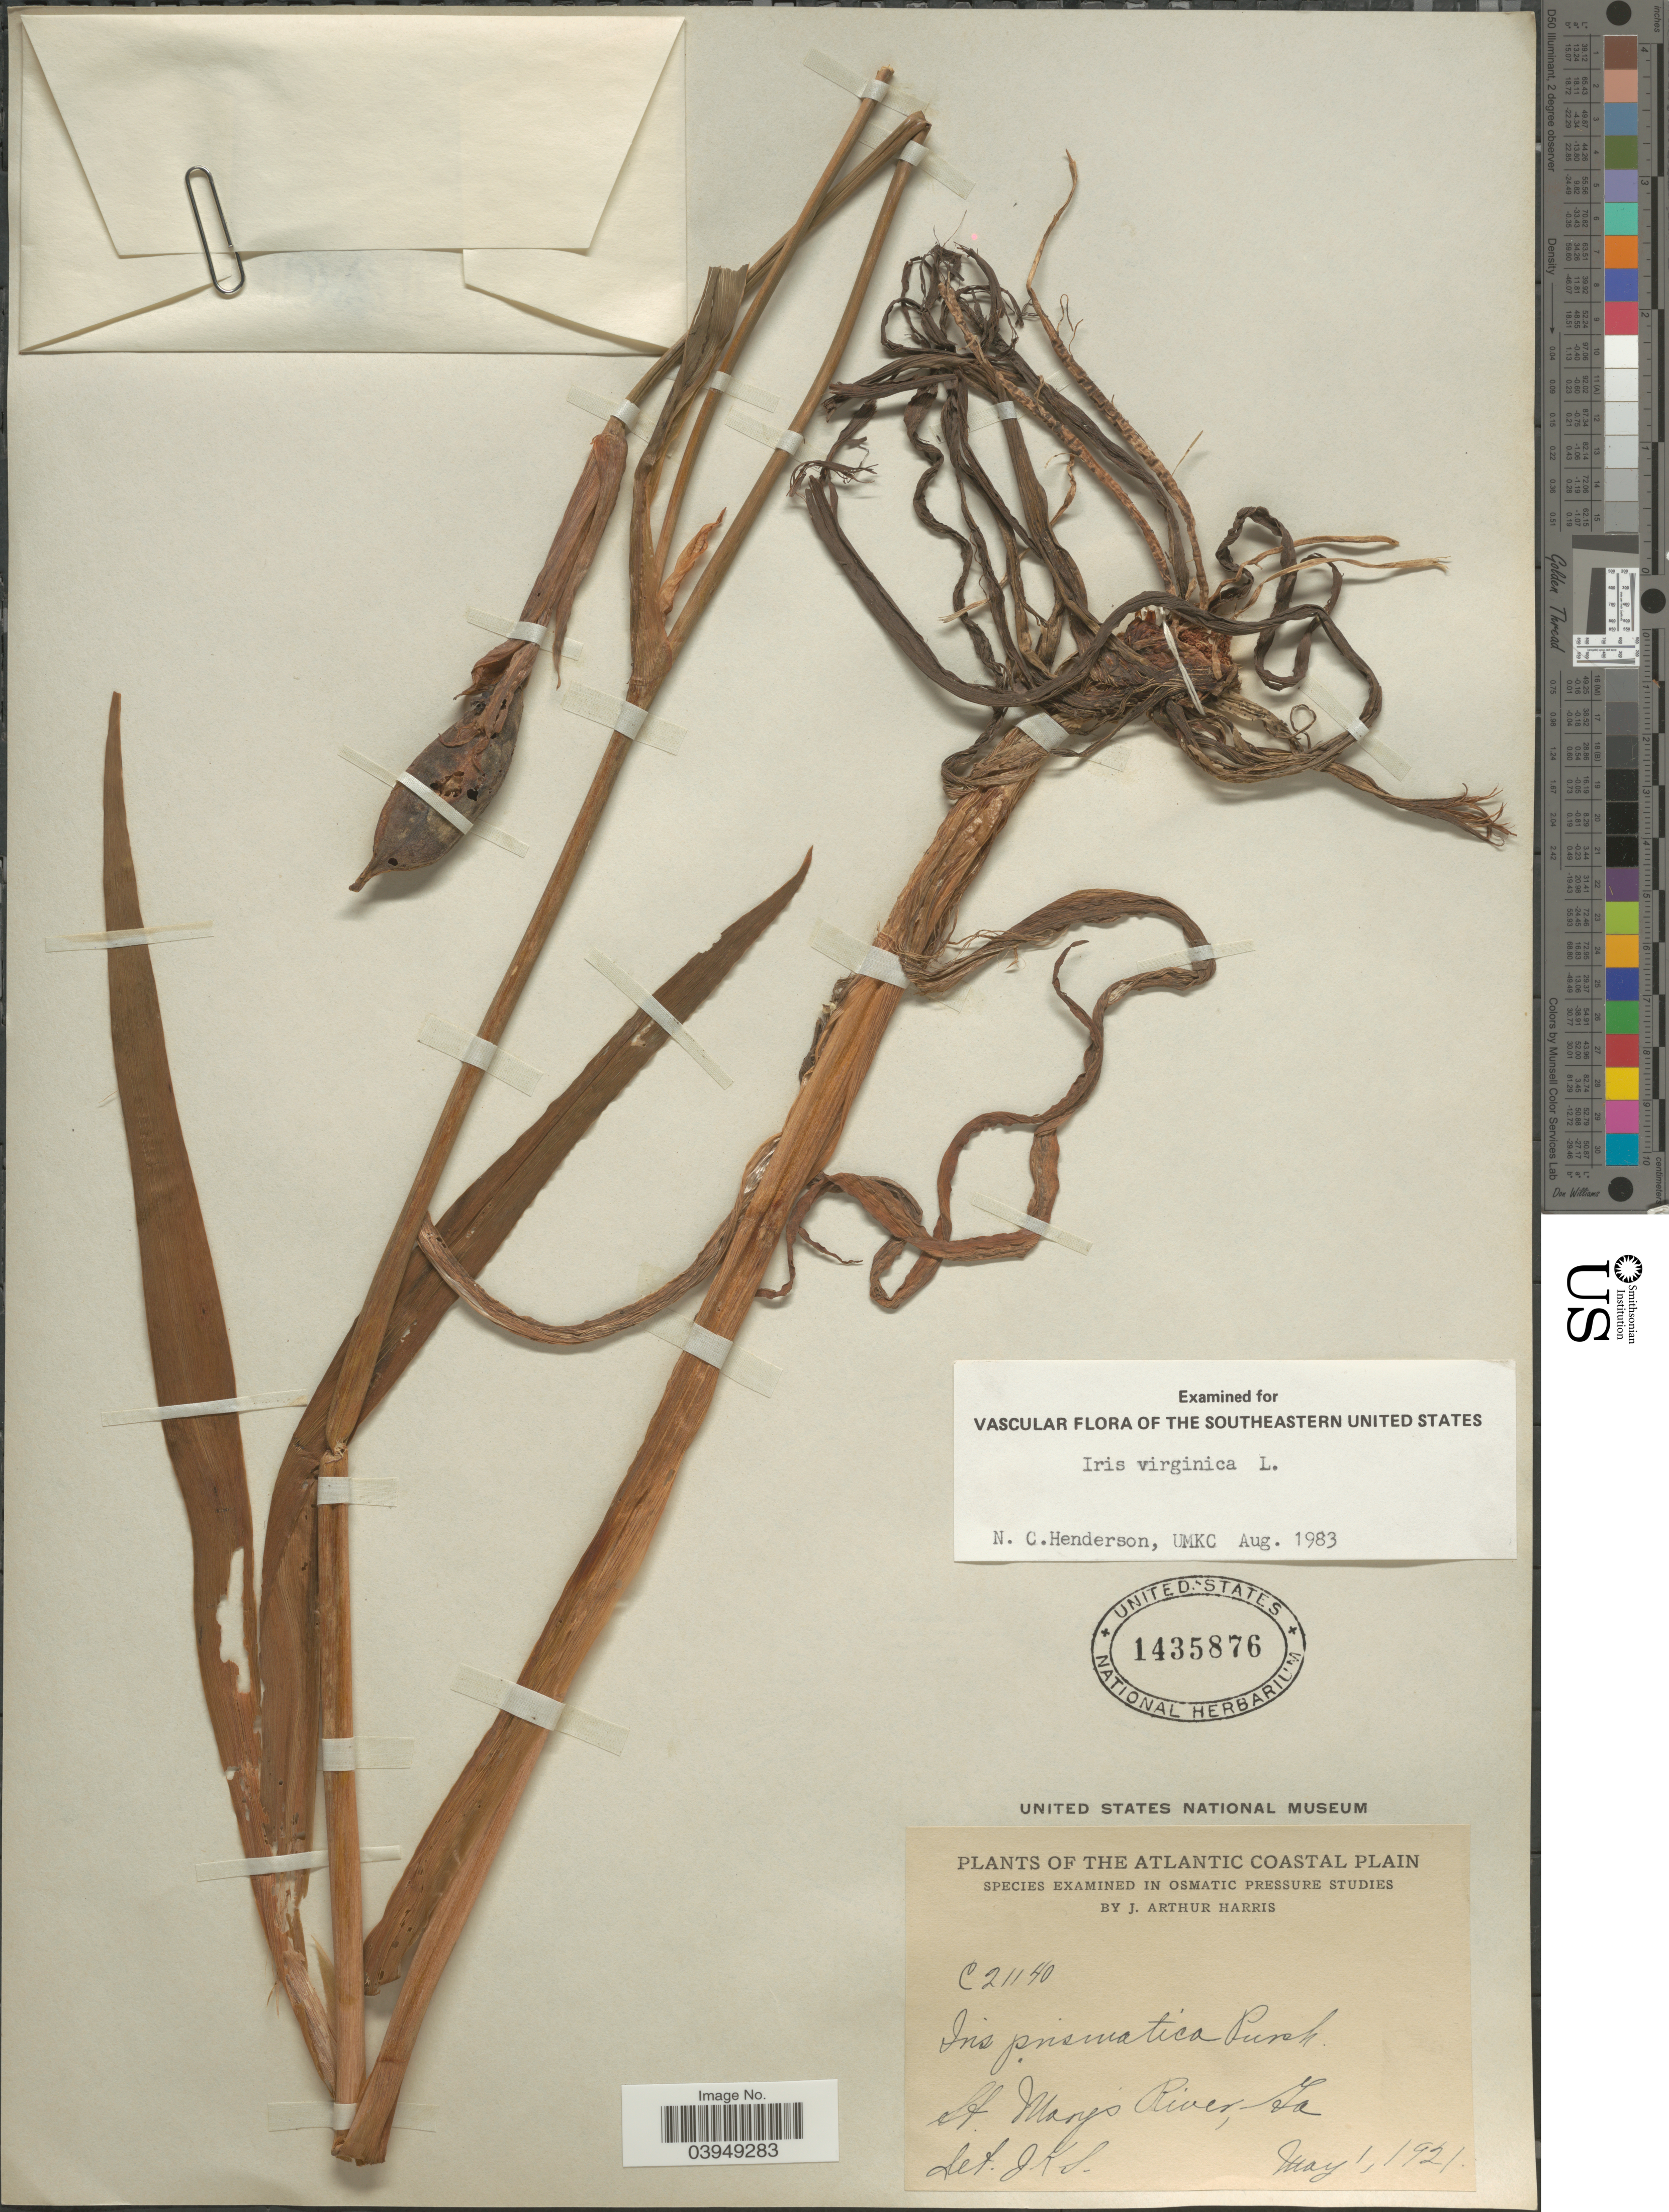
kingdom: Plantae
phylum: Tracheophyta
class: Liliopsida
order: Asparagales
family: Iridaceae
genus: Iris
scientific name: Iris virginica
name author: L.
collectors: J. A. Harris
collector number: C21140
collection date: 1921-05-01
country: United States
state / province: Georgia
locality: The Atlantic Coastal Plain. St. Marys River.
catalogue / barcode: US 1435876